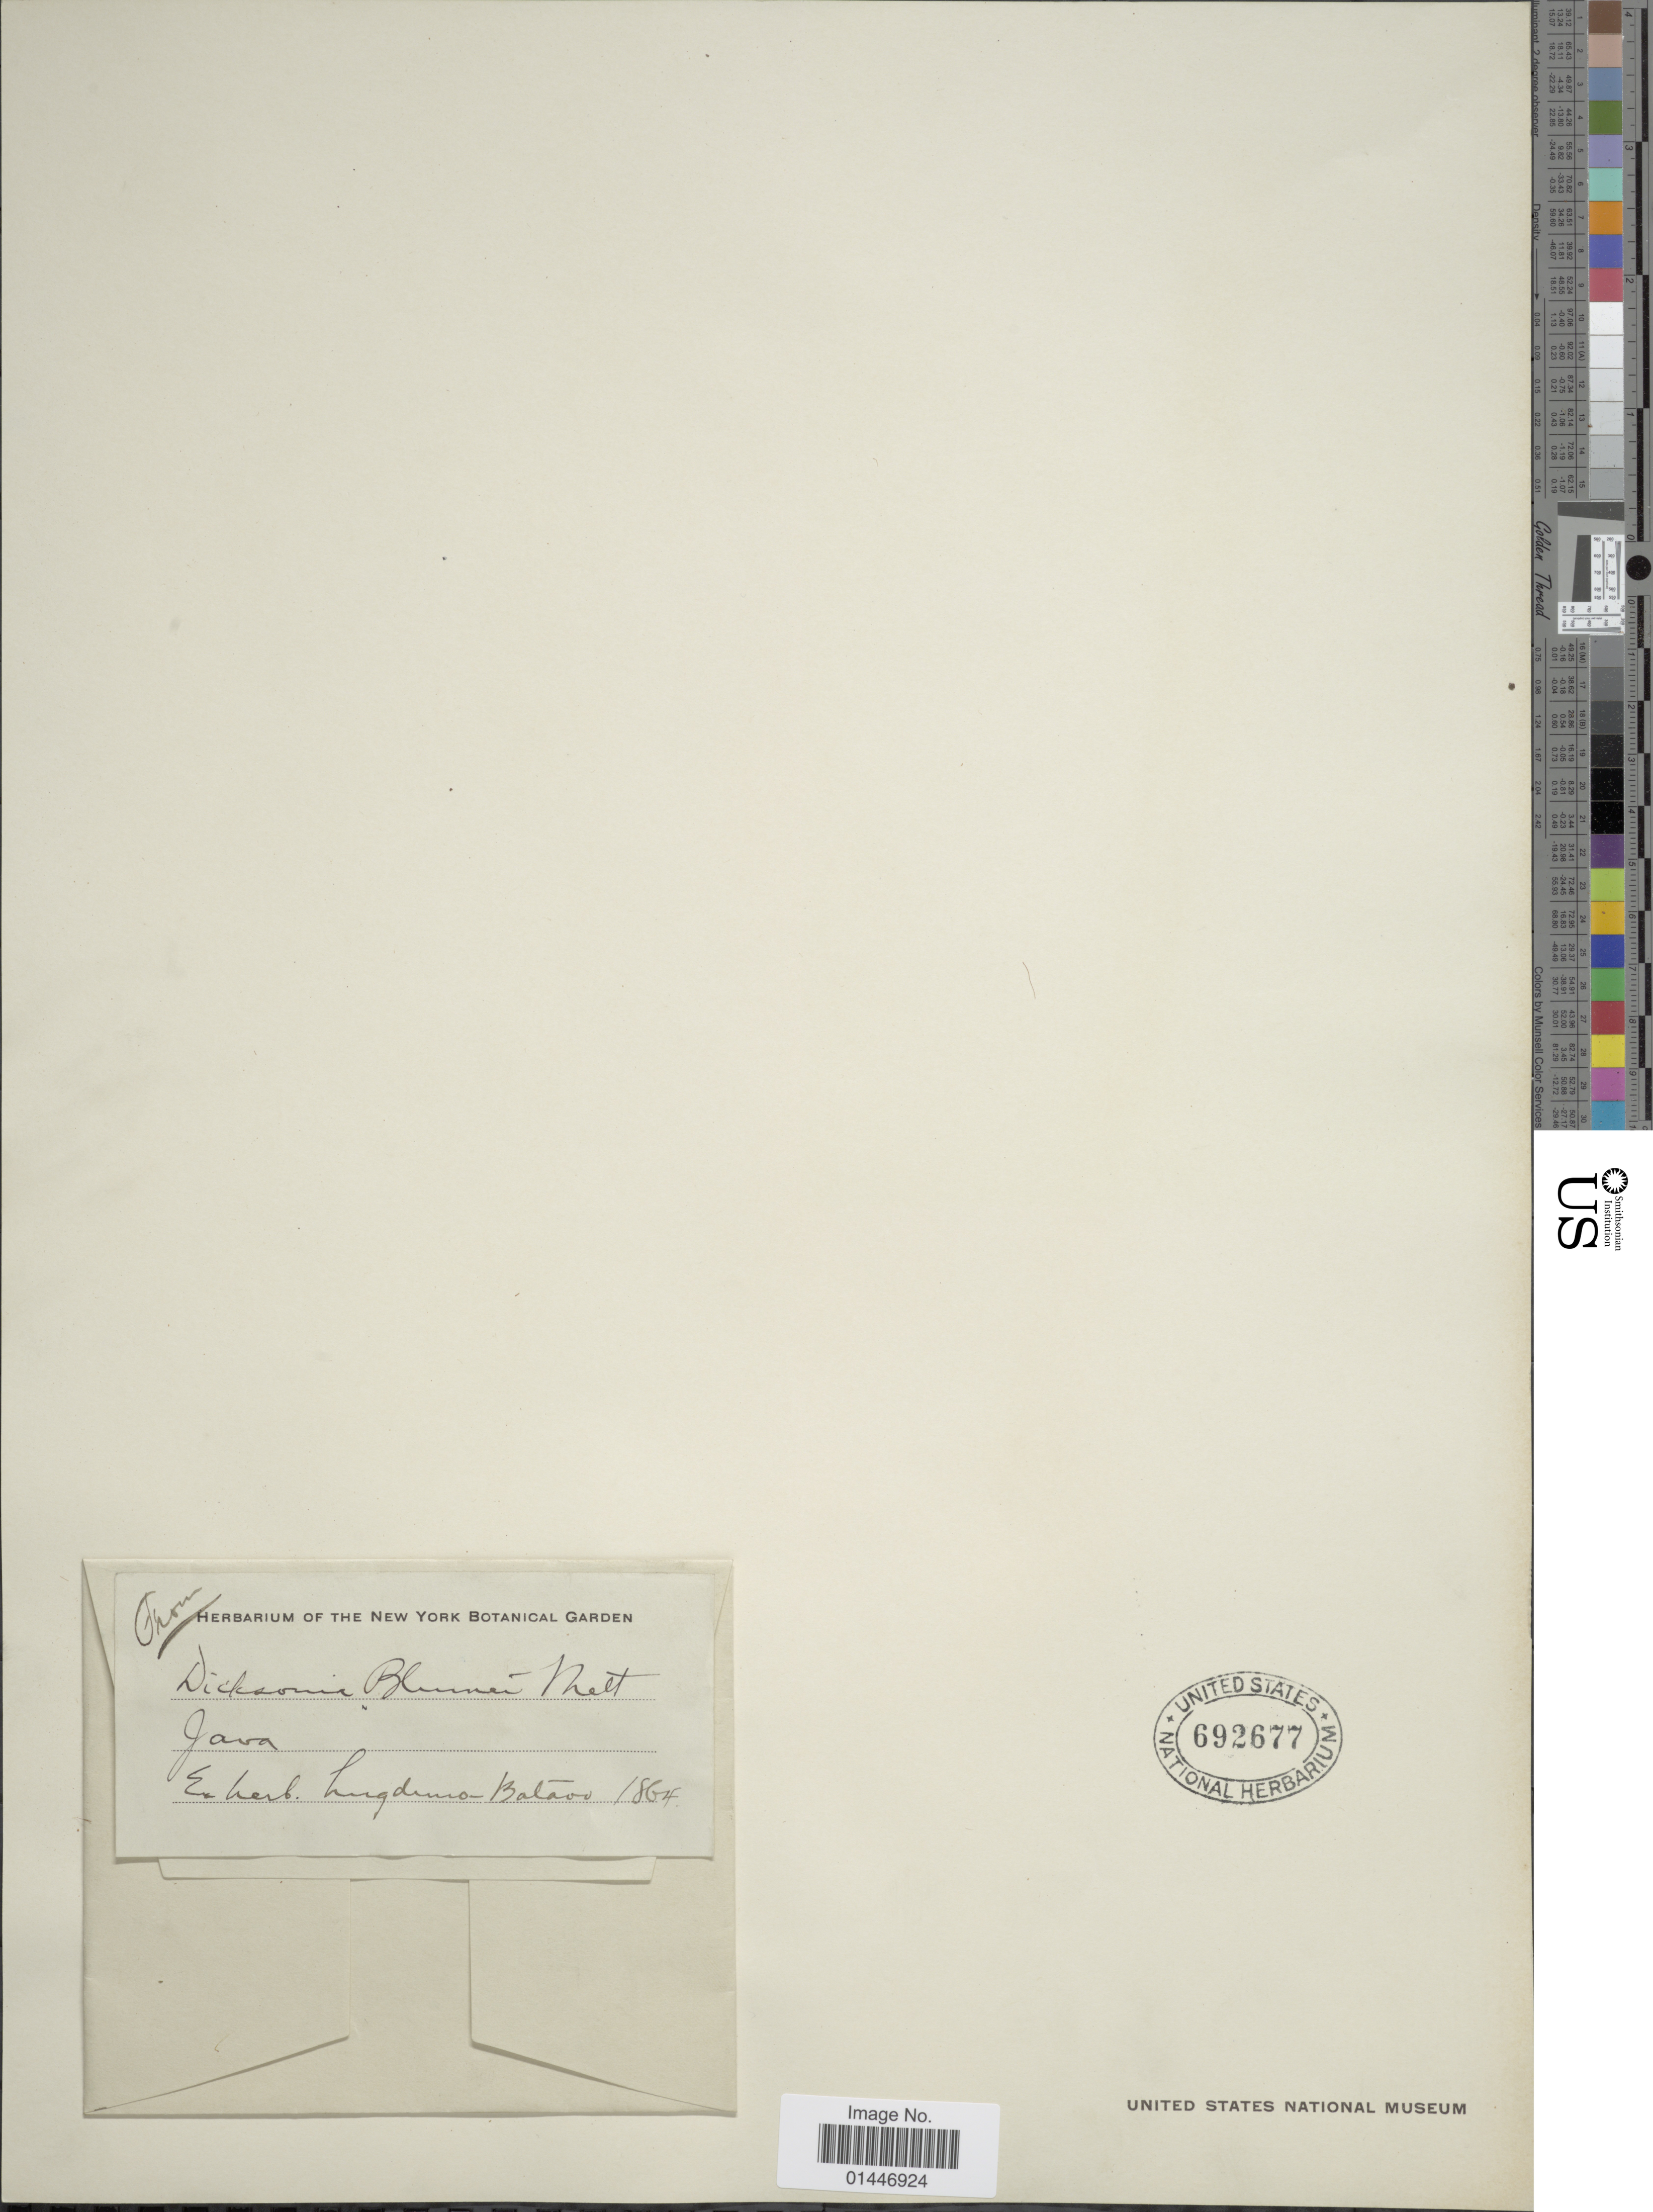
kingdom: Plantae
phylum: Tracheophyta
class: Polypodiopsida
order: Cyatheales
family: Dicksoniaceae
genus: Dicksonia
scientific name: Dicksonia mollis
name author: Holttum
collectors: ex herb. Lugduno-Batavo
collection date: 1864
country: Indonesia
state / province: Java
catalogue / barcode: US 692677